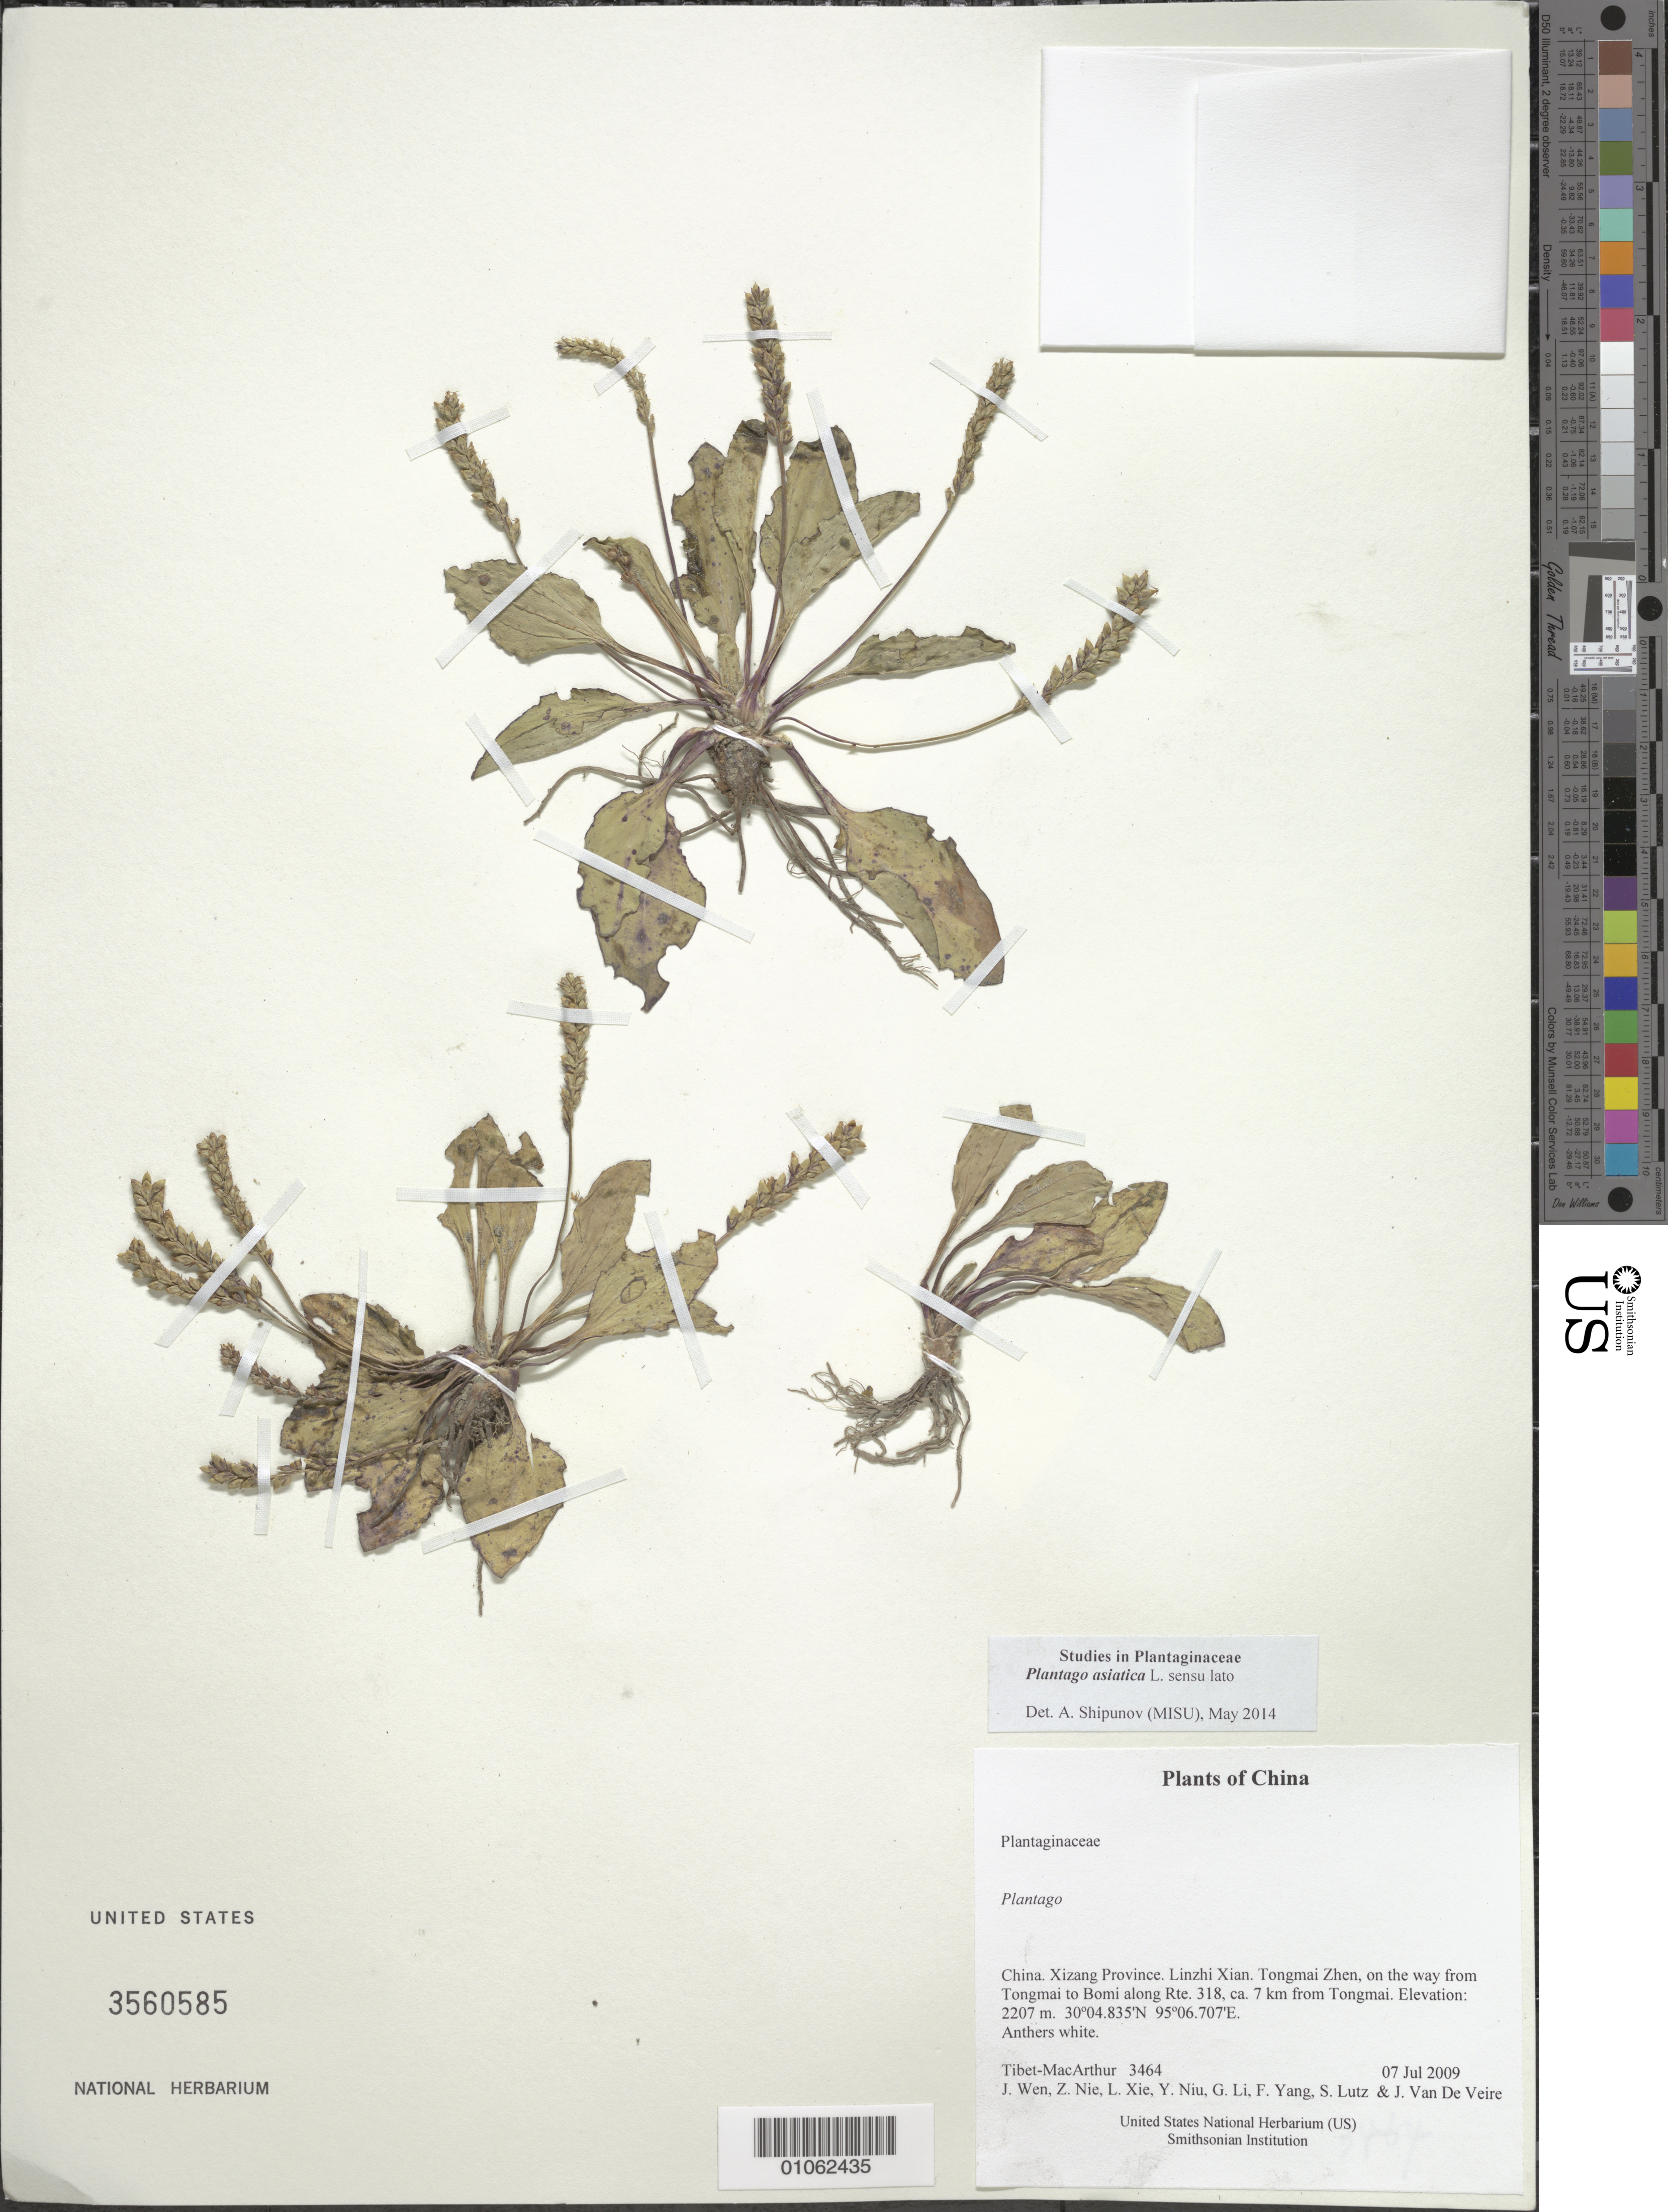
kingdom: Plantae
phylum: Tracheophyta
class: Magnoliopsida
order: Lamiales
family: Plantaginaceae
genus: Plantago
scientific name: Plantago asiatica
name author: L.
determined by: Shipunov, Alexey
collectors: Tibet-MacArthur, J. Wen, Z. Nie, L. Xie, Y. Niu, G. Li, F. Yang, S. Lutz & J. Van De Veire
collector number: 3464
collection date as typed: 07 Jul 2009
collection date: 2009-07-07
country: China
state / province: Xizang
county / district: Linzhi Xian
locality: Tongmai Zhen, on the way from Tongmai to Bomi along Rte. 318, ca. 7 km from Tongmai.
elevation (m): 2207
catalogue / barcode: US 3560585